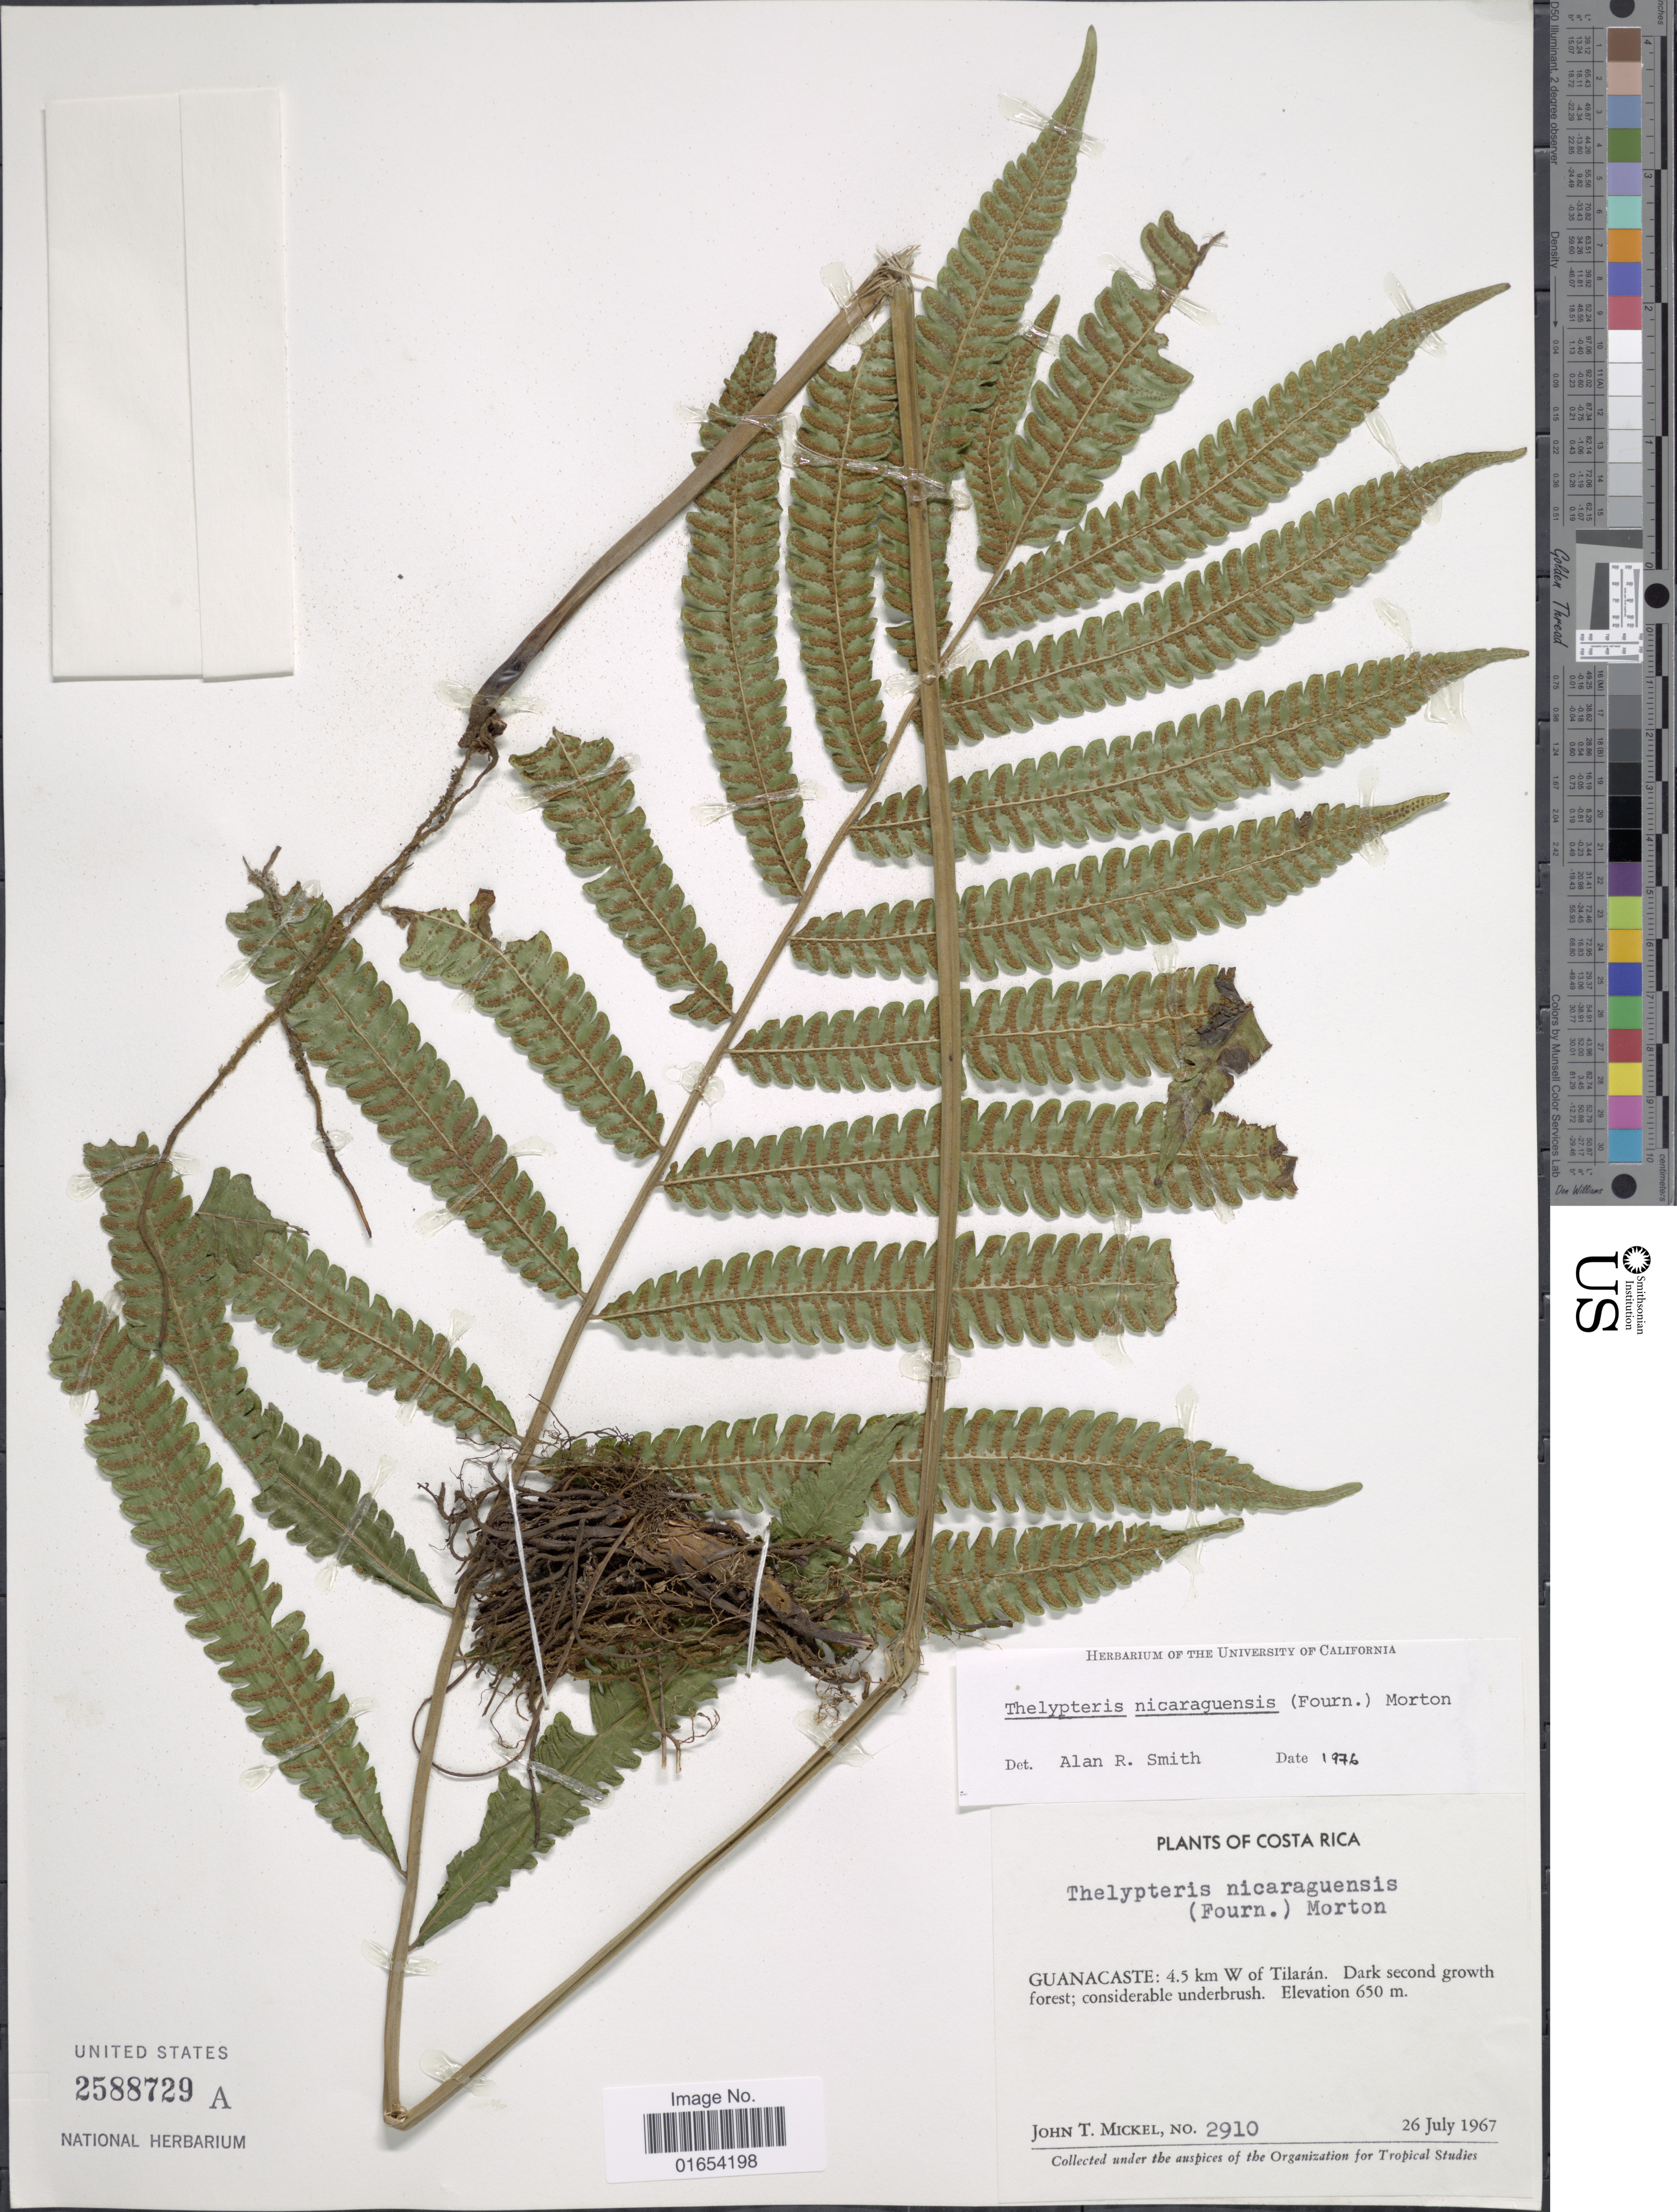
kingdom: Plantae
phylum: Tracheophyta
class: Polypodiopsida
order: Polypodiales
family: Thelypteridaceae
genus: Goniopteris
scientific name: Goniopteris nicaraguensis (C. Chr.) comb. nov., ined 2015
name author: (C. Chr.)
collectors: J. T. Mickel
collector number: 2910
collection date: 1967-07-26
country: Costa Rica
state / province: Guanacaste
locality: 4.5 km W of Tilaran. Dark second growth forest; considerbale underbrush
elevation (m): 650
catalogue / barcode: US 2588729A